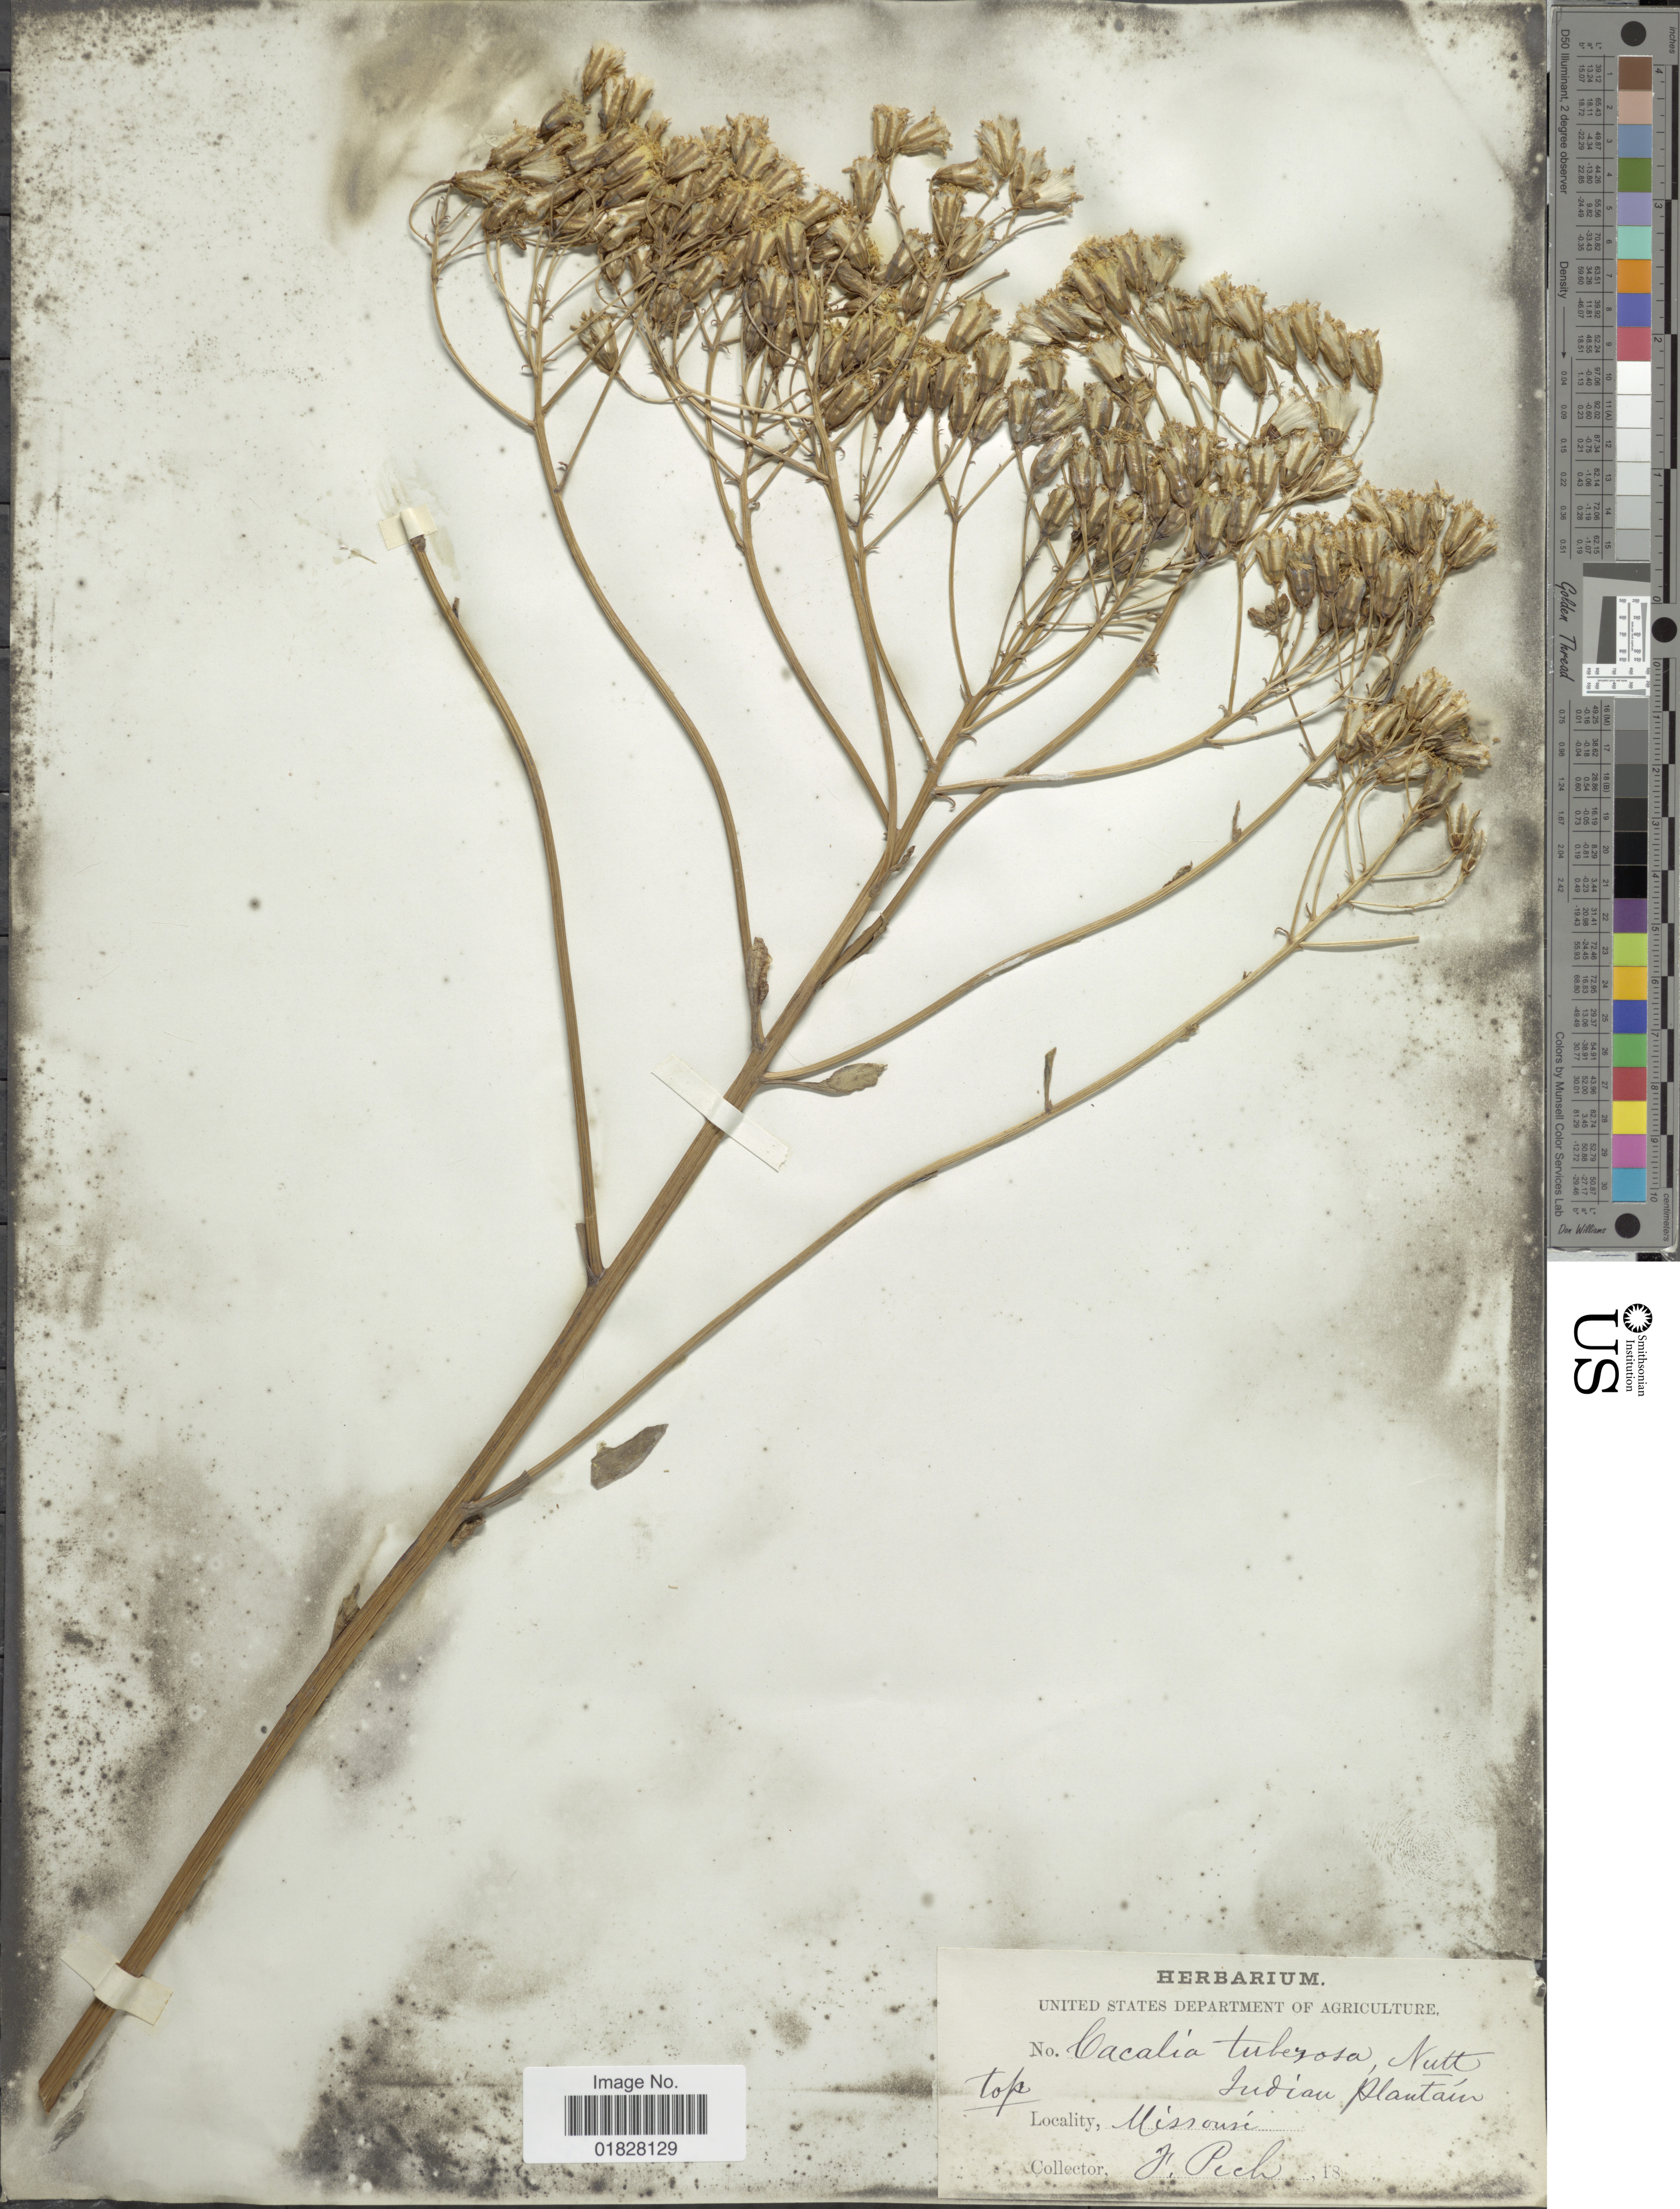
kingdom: Plantae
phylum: Tracheophyta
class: Magnoliopsida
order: Asterales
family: Asteraceae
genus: Arnoglossum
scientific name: Arnoglossum plantagineum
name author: Raf.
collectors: J. Peck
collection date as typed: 18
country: United States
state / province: Missouri